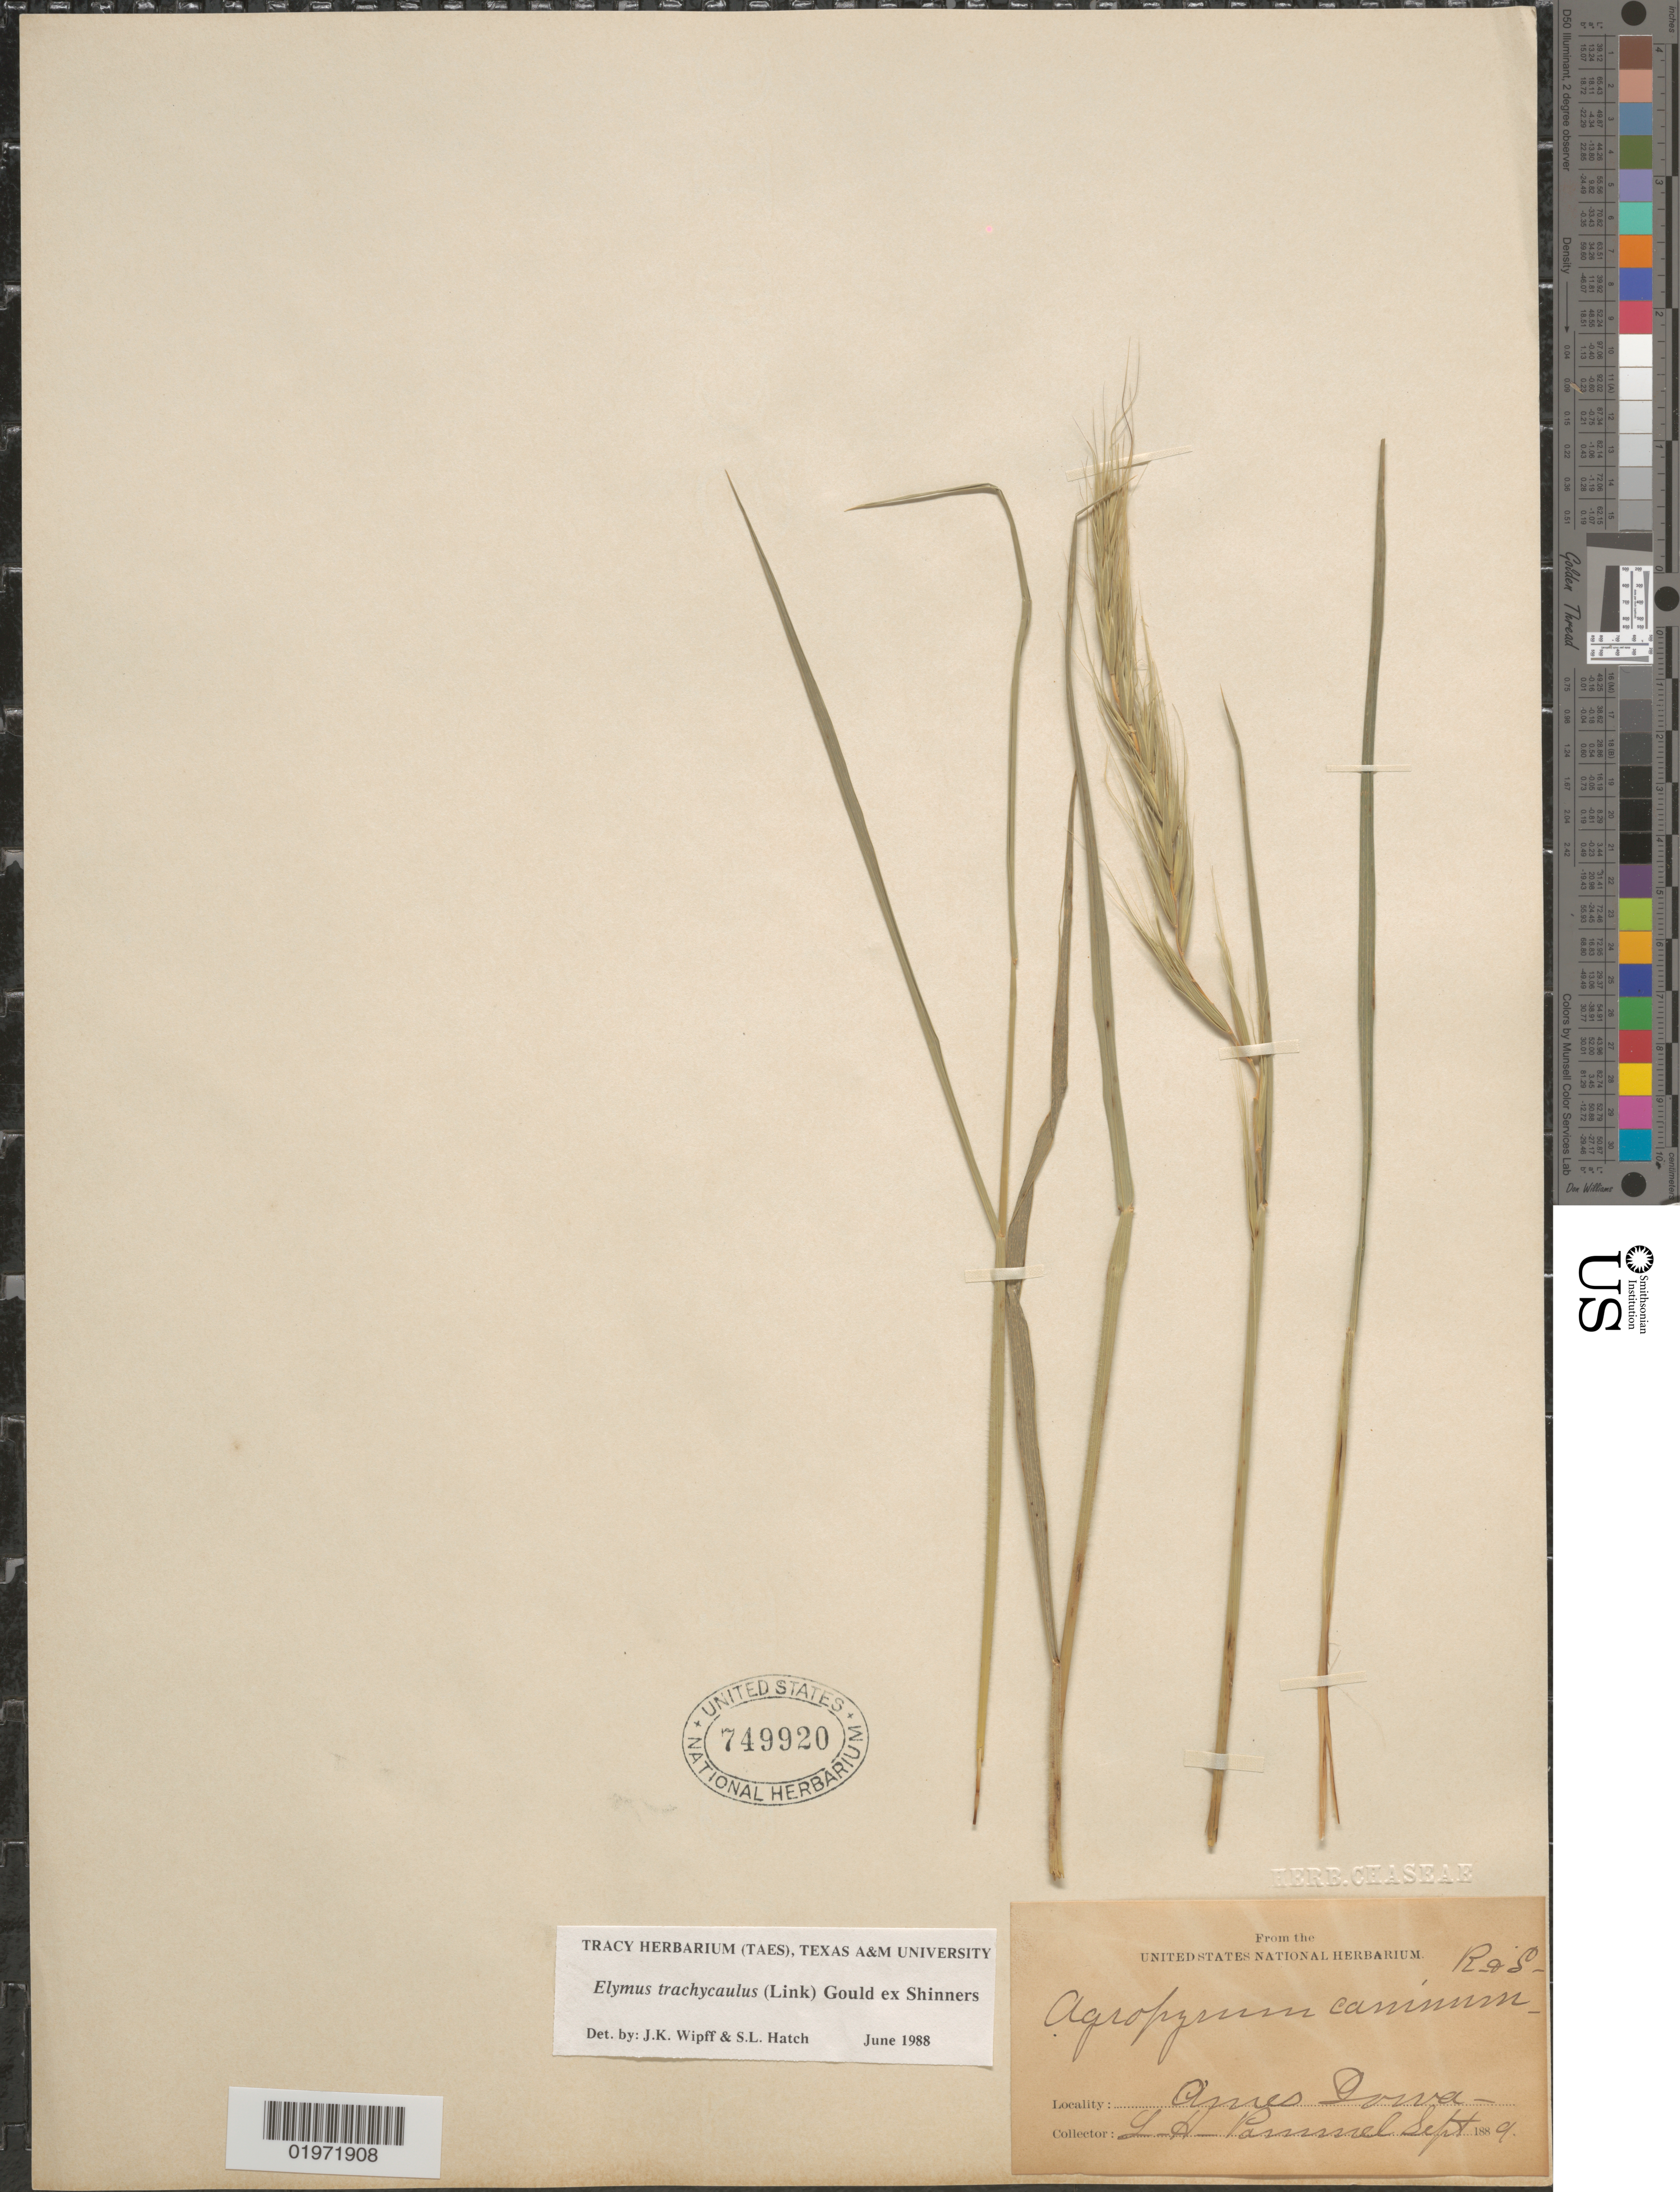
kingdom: Plantae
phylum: Tracheophyta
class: Liliopsida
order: Poales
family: Poaceae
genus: Elymus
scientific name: Elymus trachycaulus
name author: (Link) Gould ex Shinners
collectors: L. Pammell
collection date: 1889-09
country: United States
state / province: Iowa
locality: Ames.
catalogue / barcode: US 749920